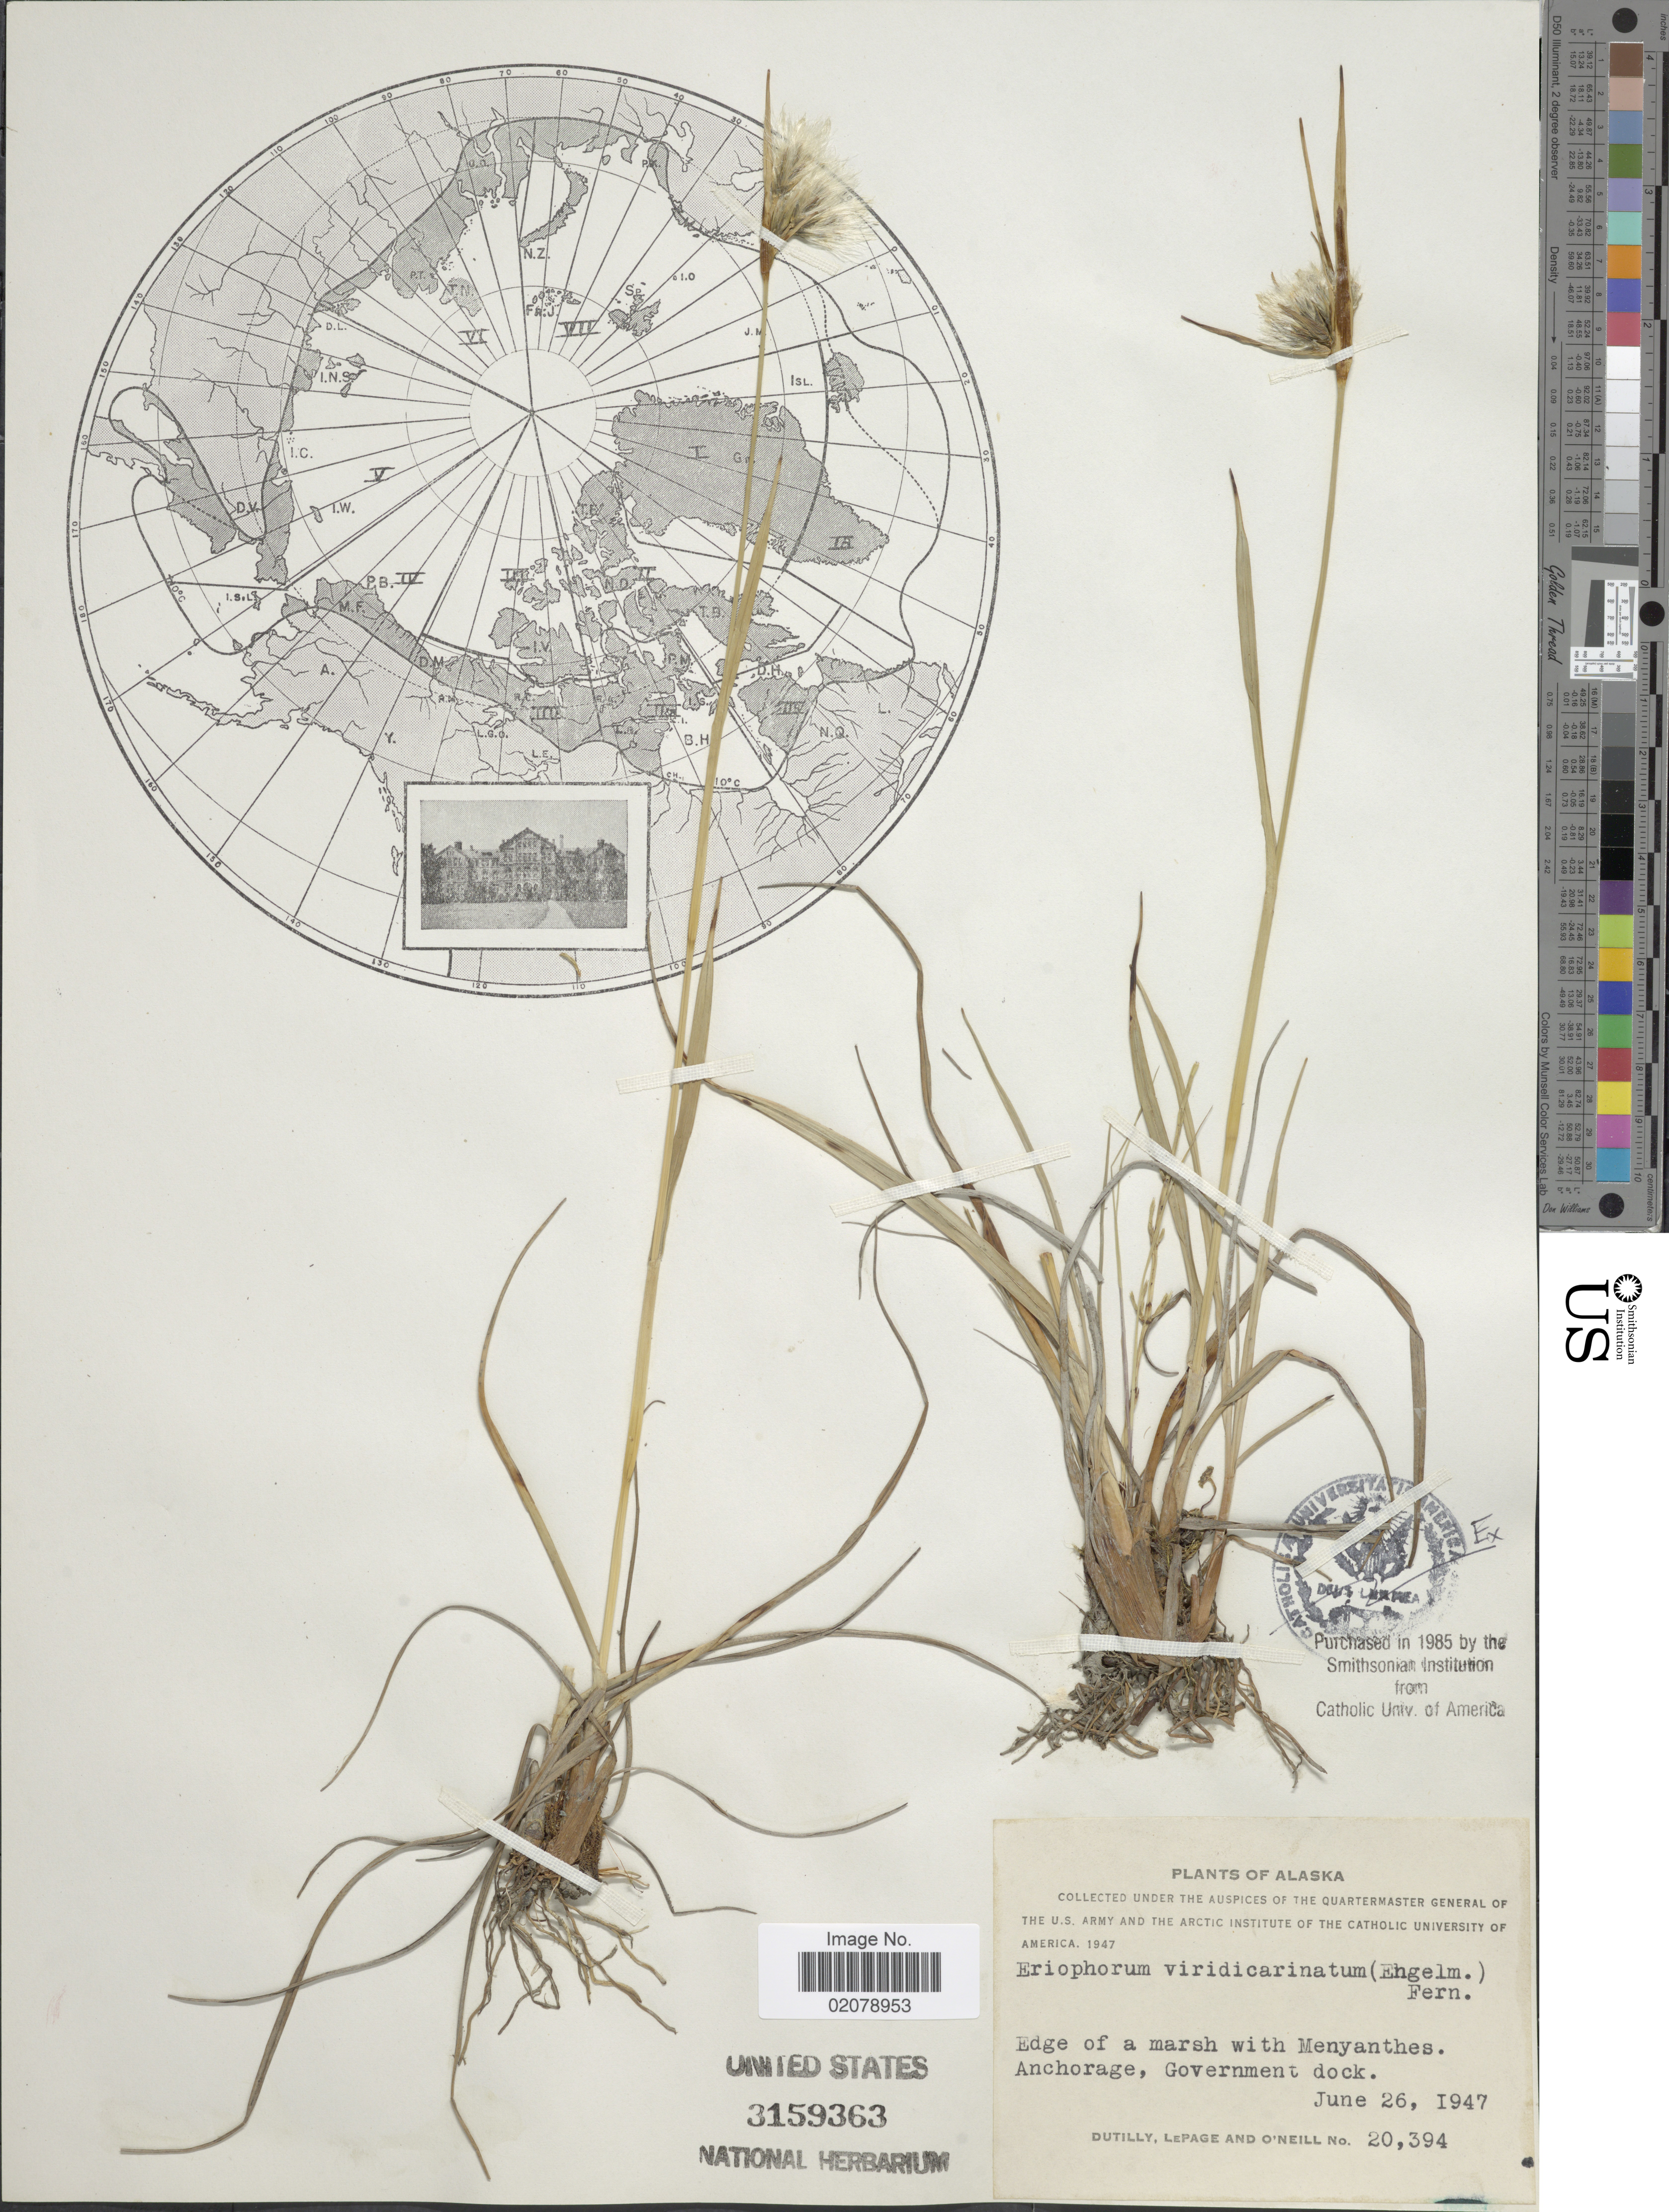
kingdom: Plantae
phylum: Tracheophyta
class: Liliopsida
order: Poales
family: Cyperaceae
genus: Eriophorum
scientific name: Eriophorum viridicarinatum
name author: (Englem.) Fernald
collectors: -. Dutilly, -. LePage & O' Neill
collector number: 20394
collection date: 1947-06-26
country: United States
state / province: Alaska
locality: Amchorage, Government dock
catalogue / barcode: US 3159363